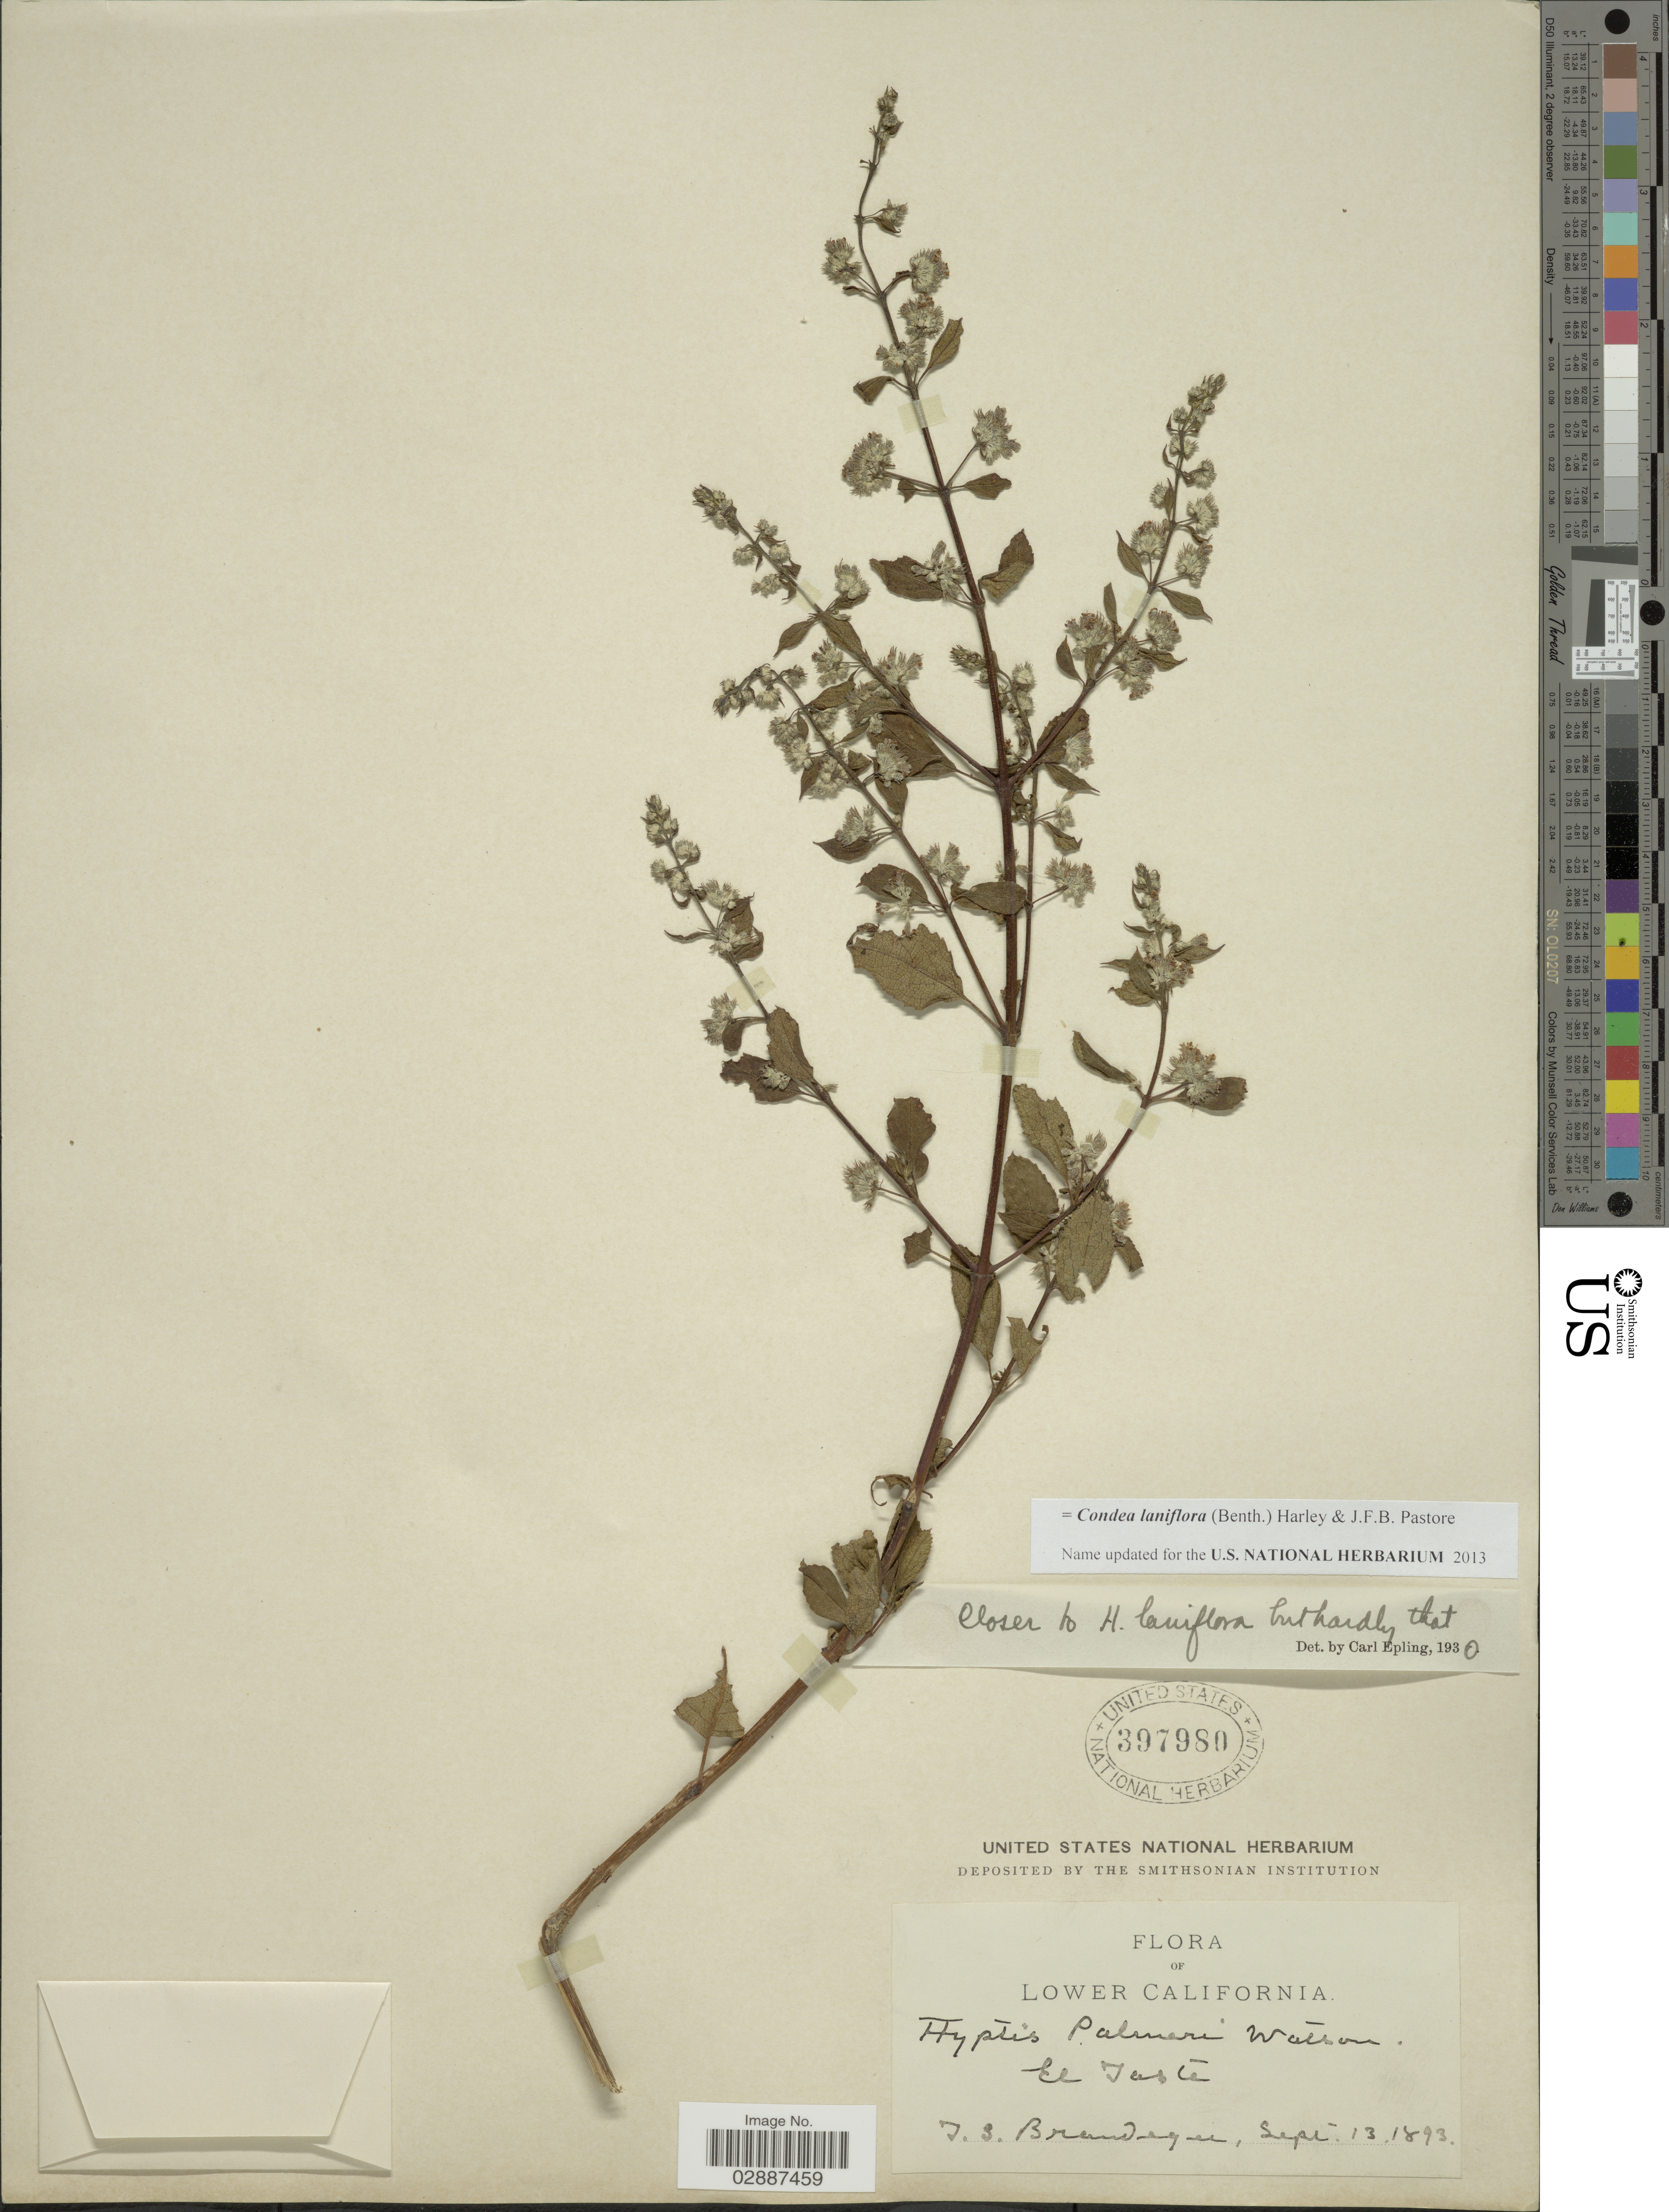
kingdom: Plantae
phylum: Tracheophyta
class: Magnoliopsida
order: Lamiales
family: Lamiaceae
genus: Condea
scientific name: Condea laniflora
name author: (Benth.) Harley & J.F.B. Pastore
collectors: T. S. Brandegee (herbarium)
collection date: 1893-09-13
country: Mexico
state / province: Baja California Sur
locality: Lower California. El Taste.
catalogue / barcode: US 397980